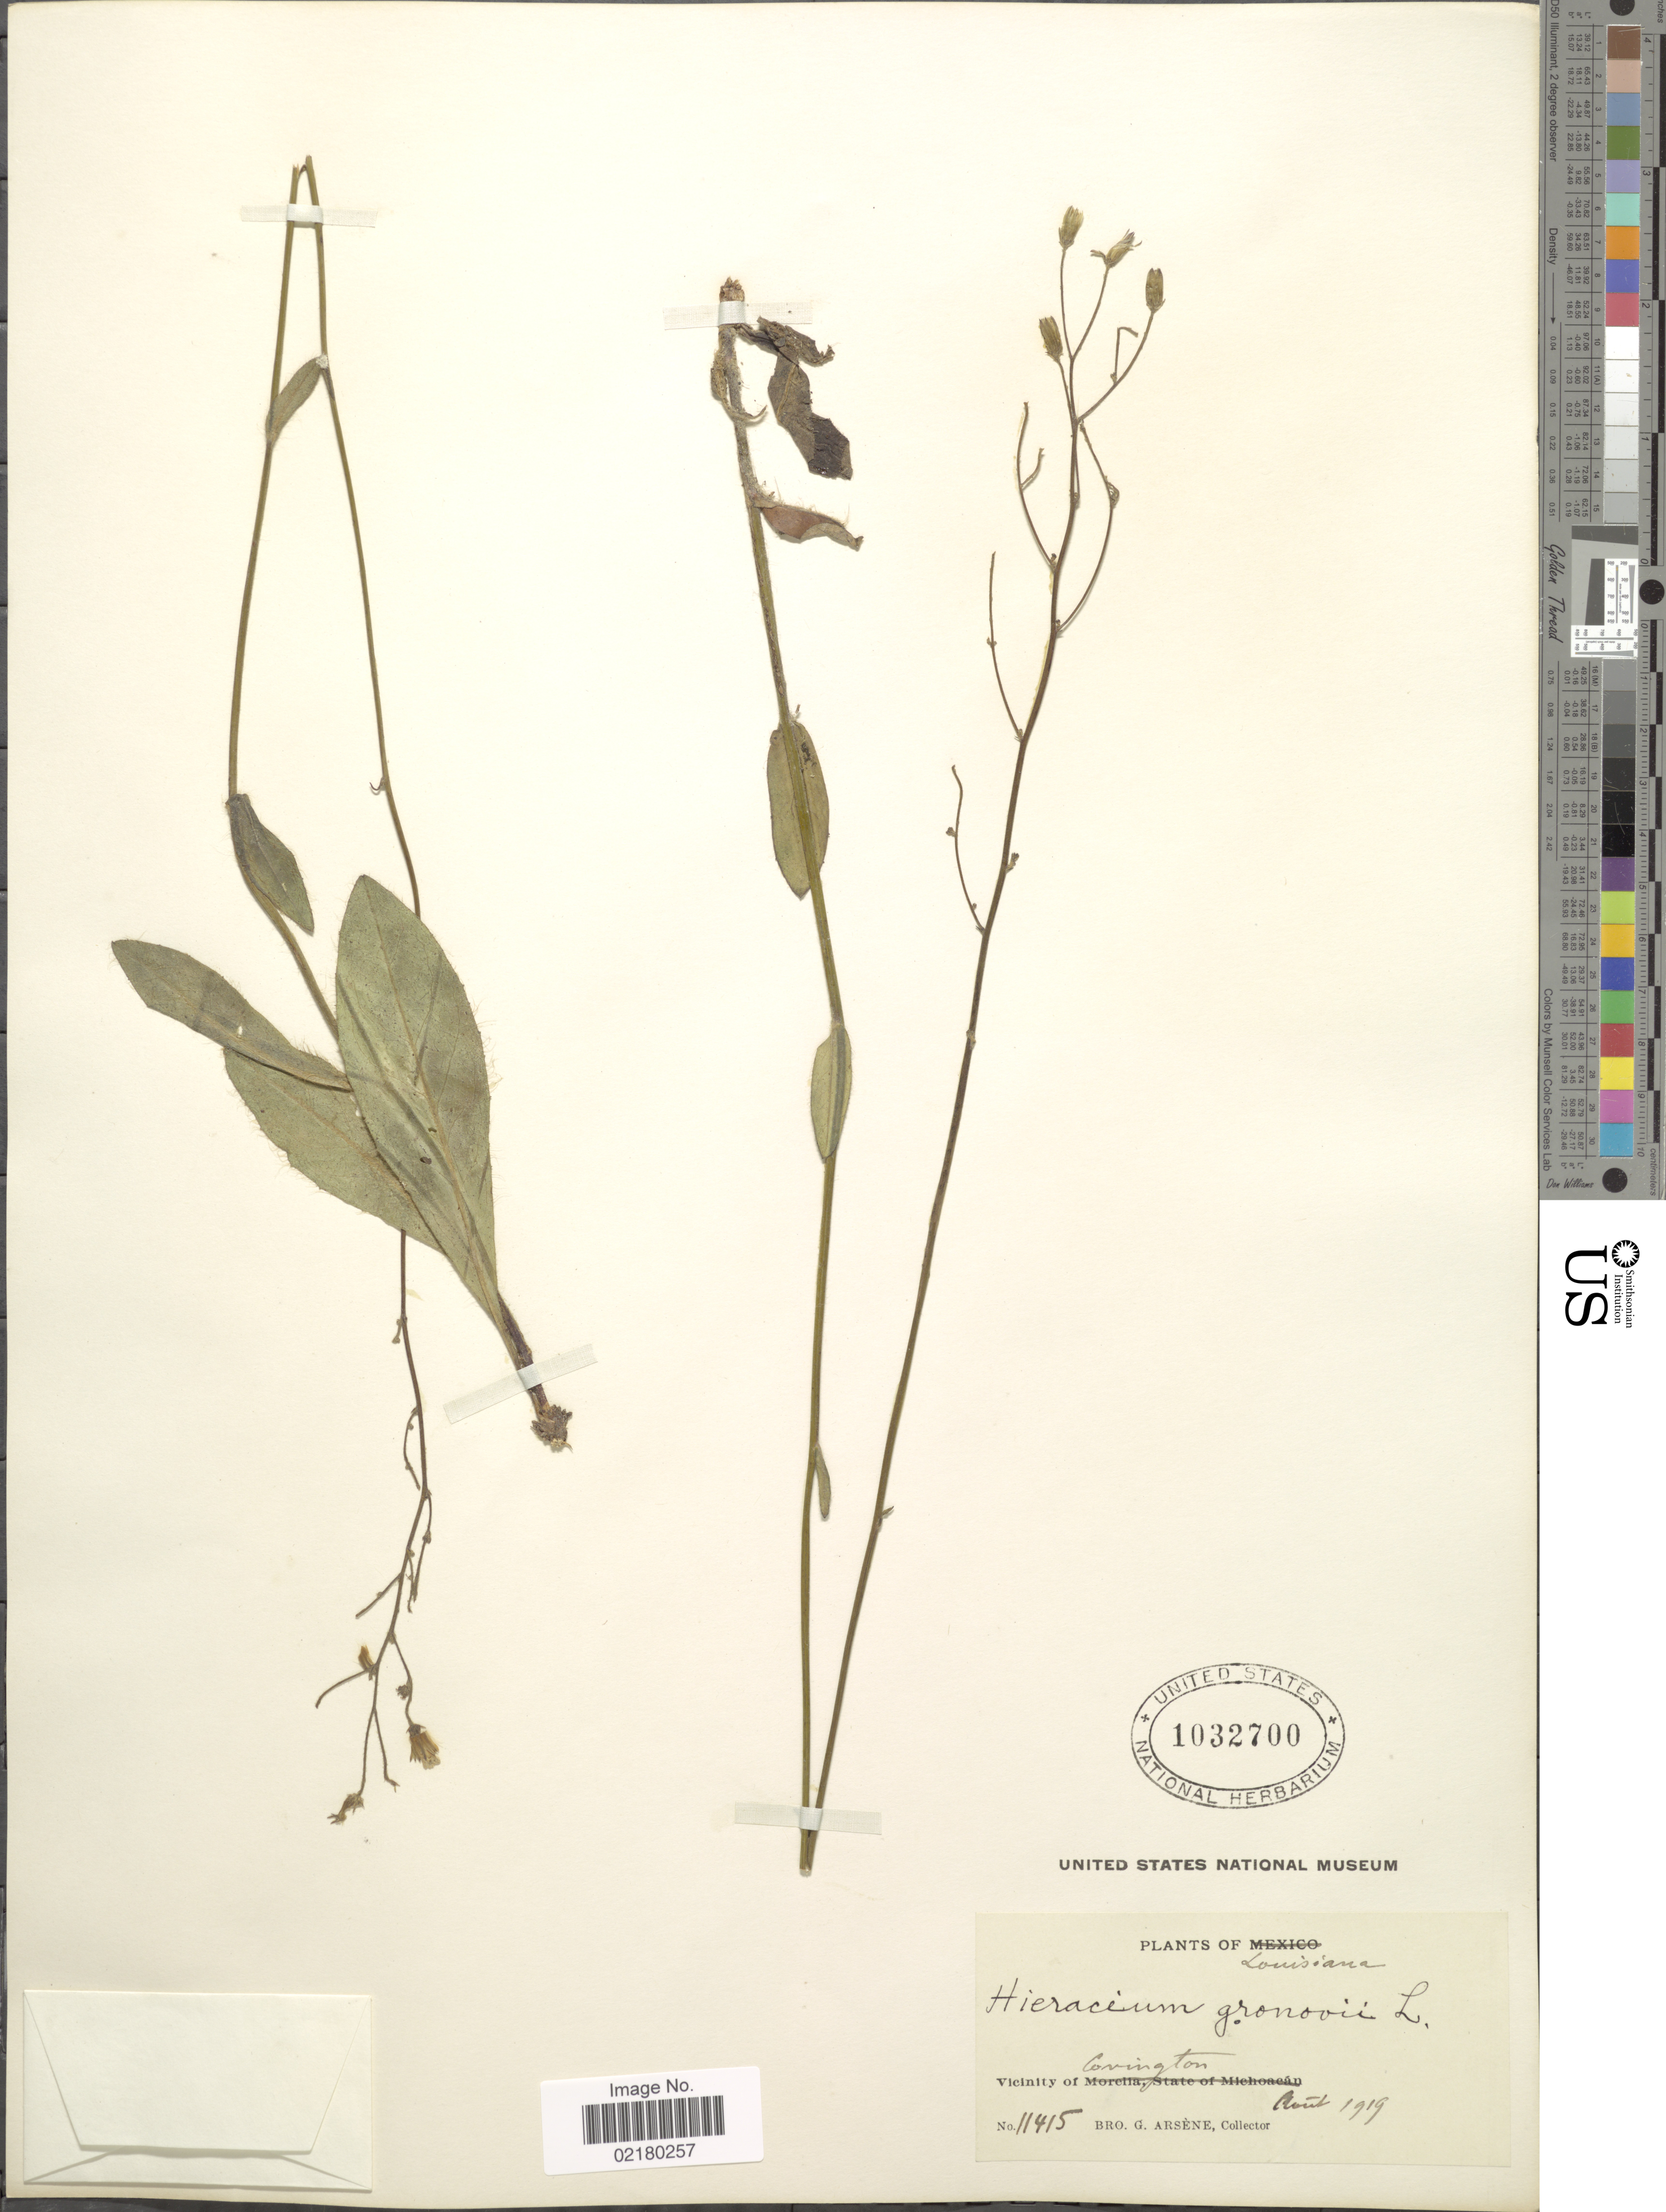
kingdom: Plantae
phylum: Tracheophyta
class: Magnoliopsida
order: Asterales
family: Asteraceae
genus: Hieracium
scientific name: Hieracium gronovii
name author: L.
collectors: Bro. G. Arsène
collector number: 11415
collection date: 1919-08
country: United States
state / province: Louisiana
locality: Vicinity of Covington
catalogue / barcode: US 1032700